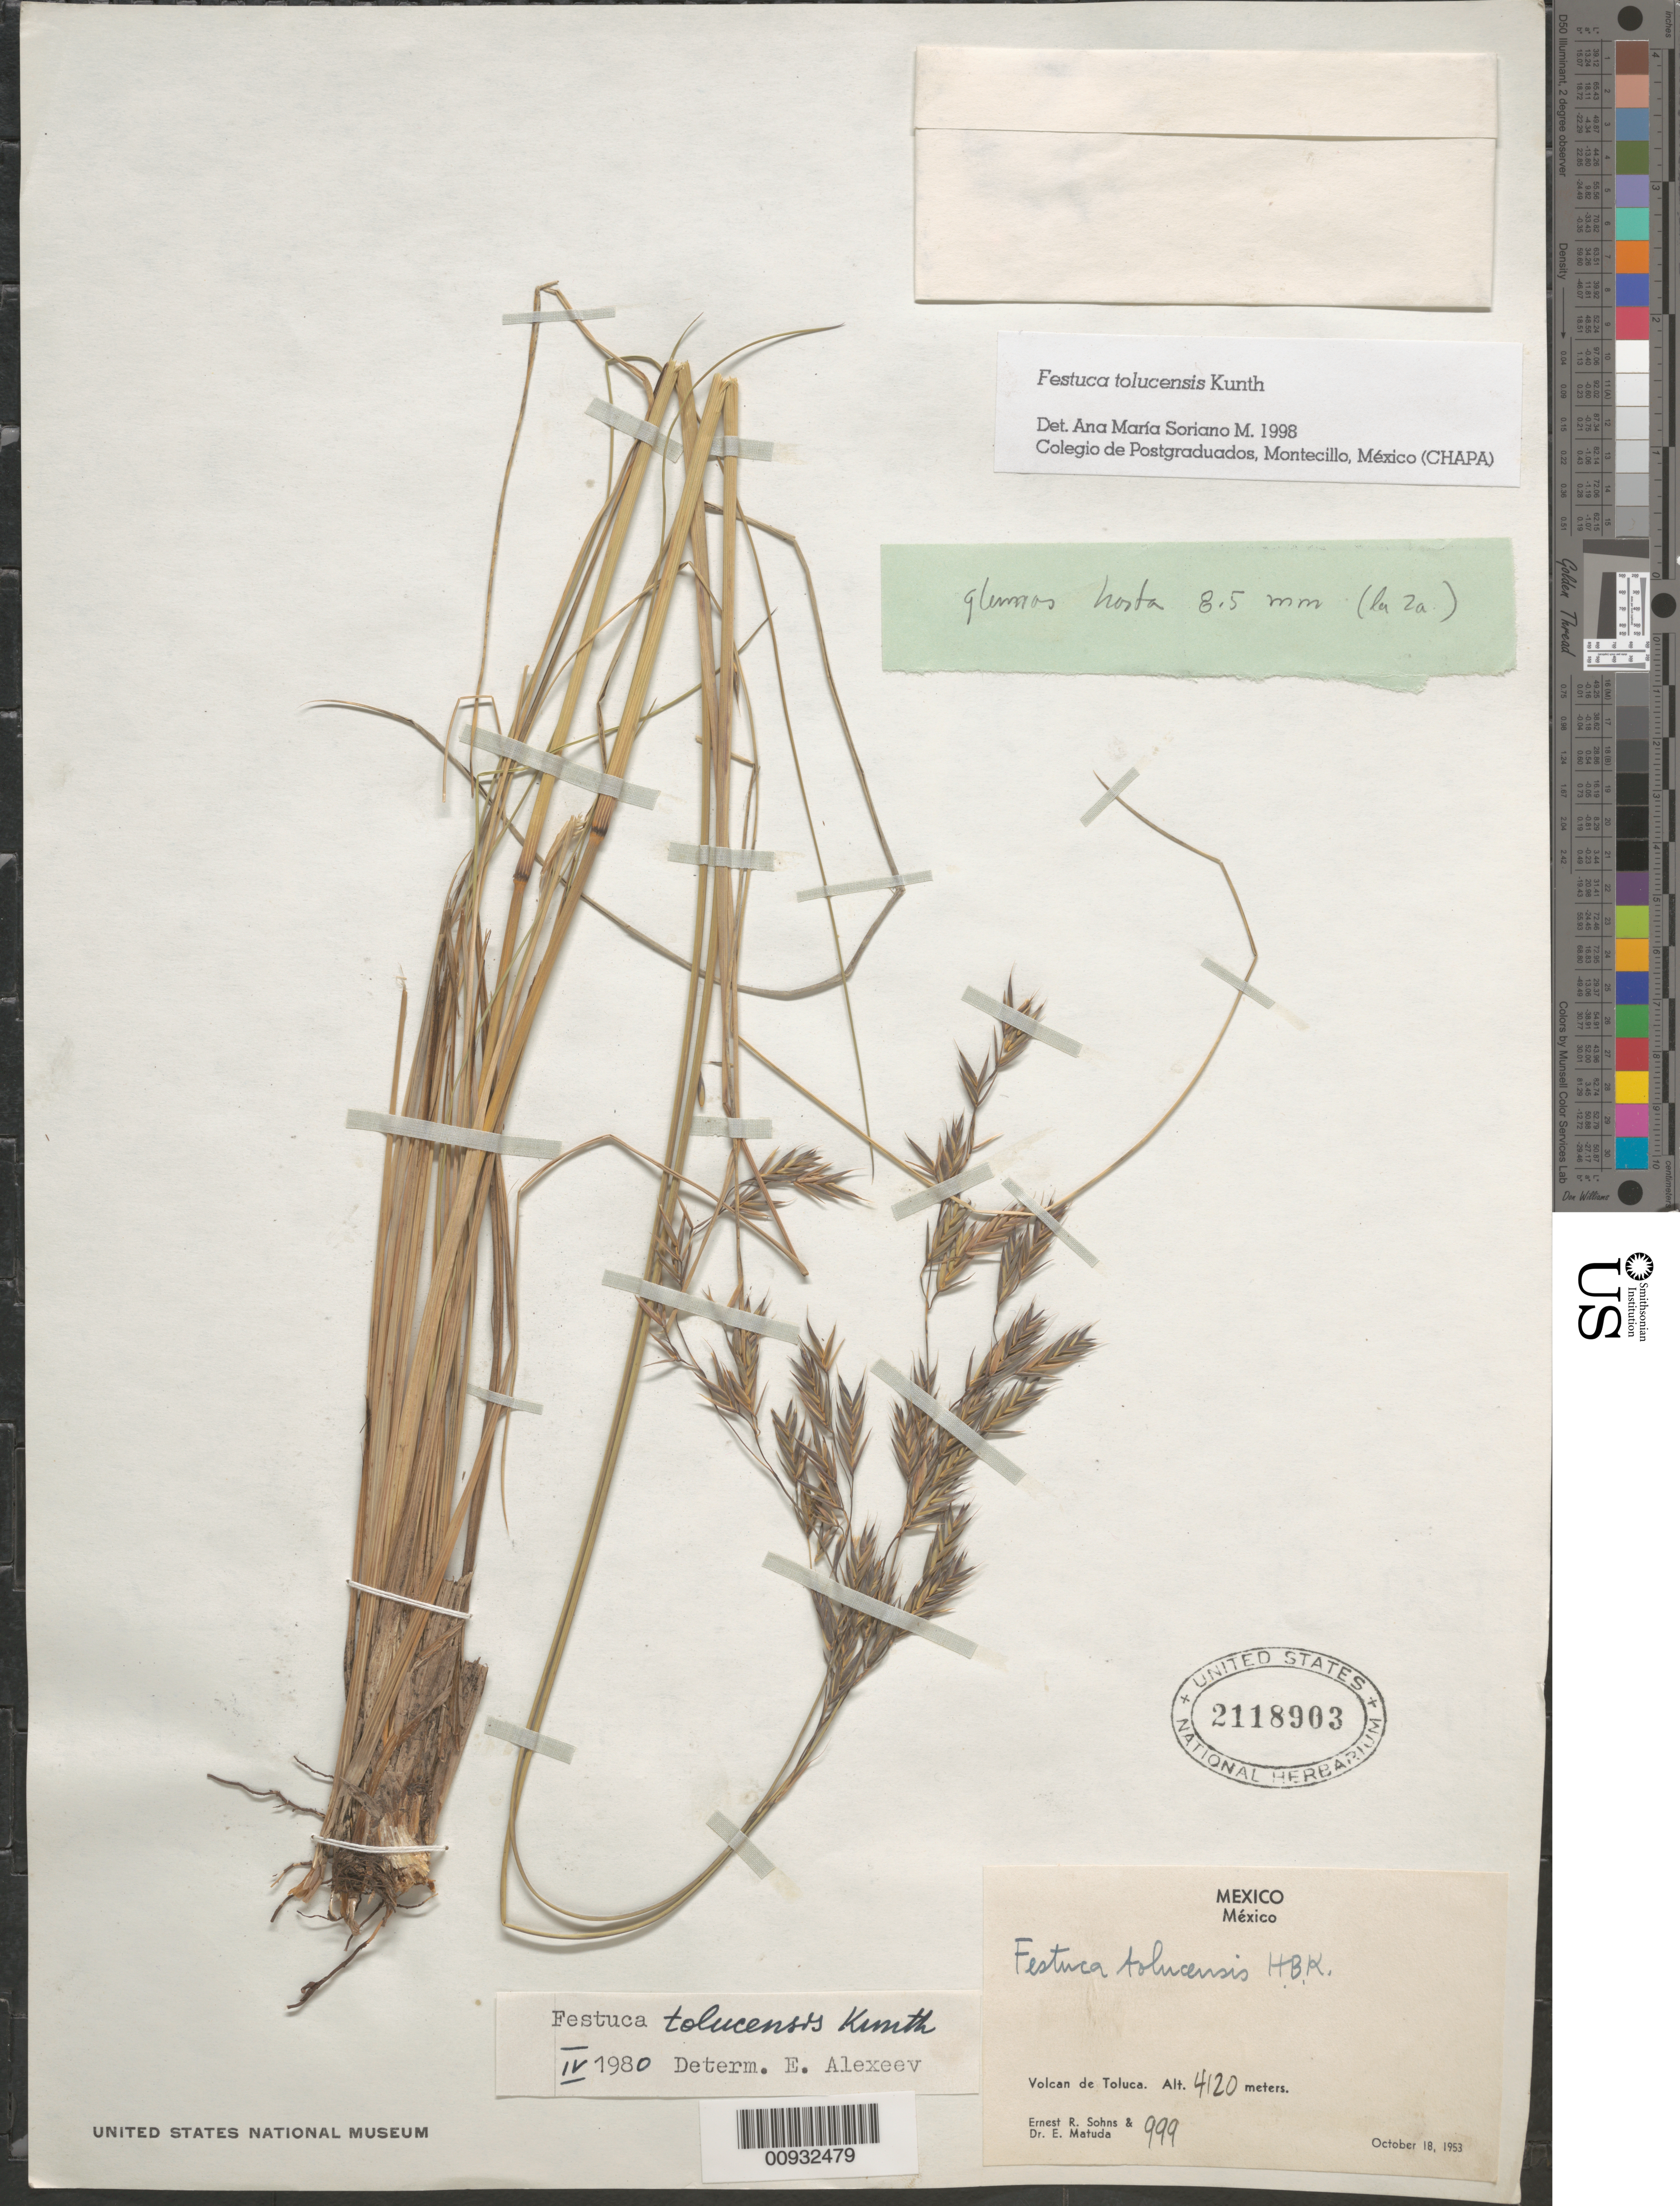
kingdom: Plantae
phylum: Tracheophyta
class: Liliopsida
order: Poales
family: Poaceae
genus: Festuca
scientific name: Festuca tolucensis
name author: Kunth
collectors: E. R. Sohns & E. Matuda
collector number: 999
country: Mexico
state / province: México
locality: Volcan de Toluca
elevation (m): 4120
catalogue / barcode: US 2118903